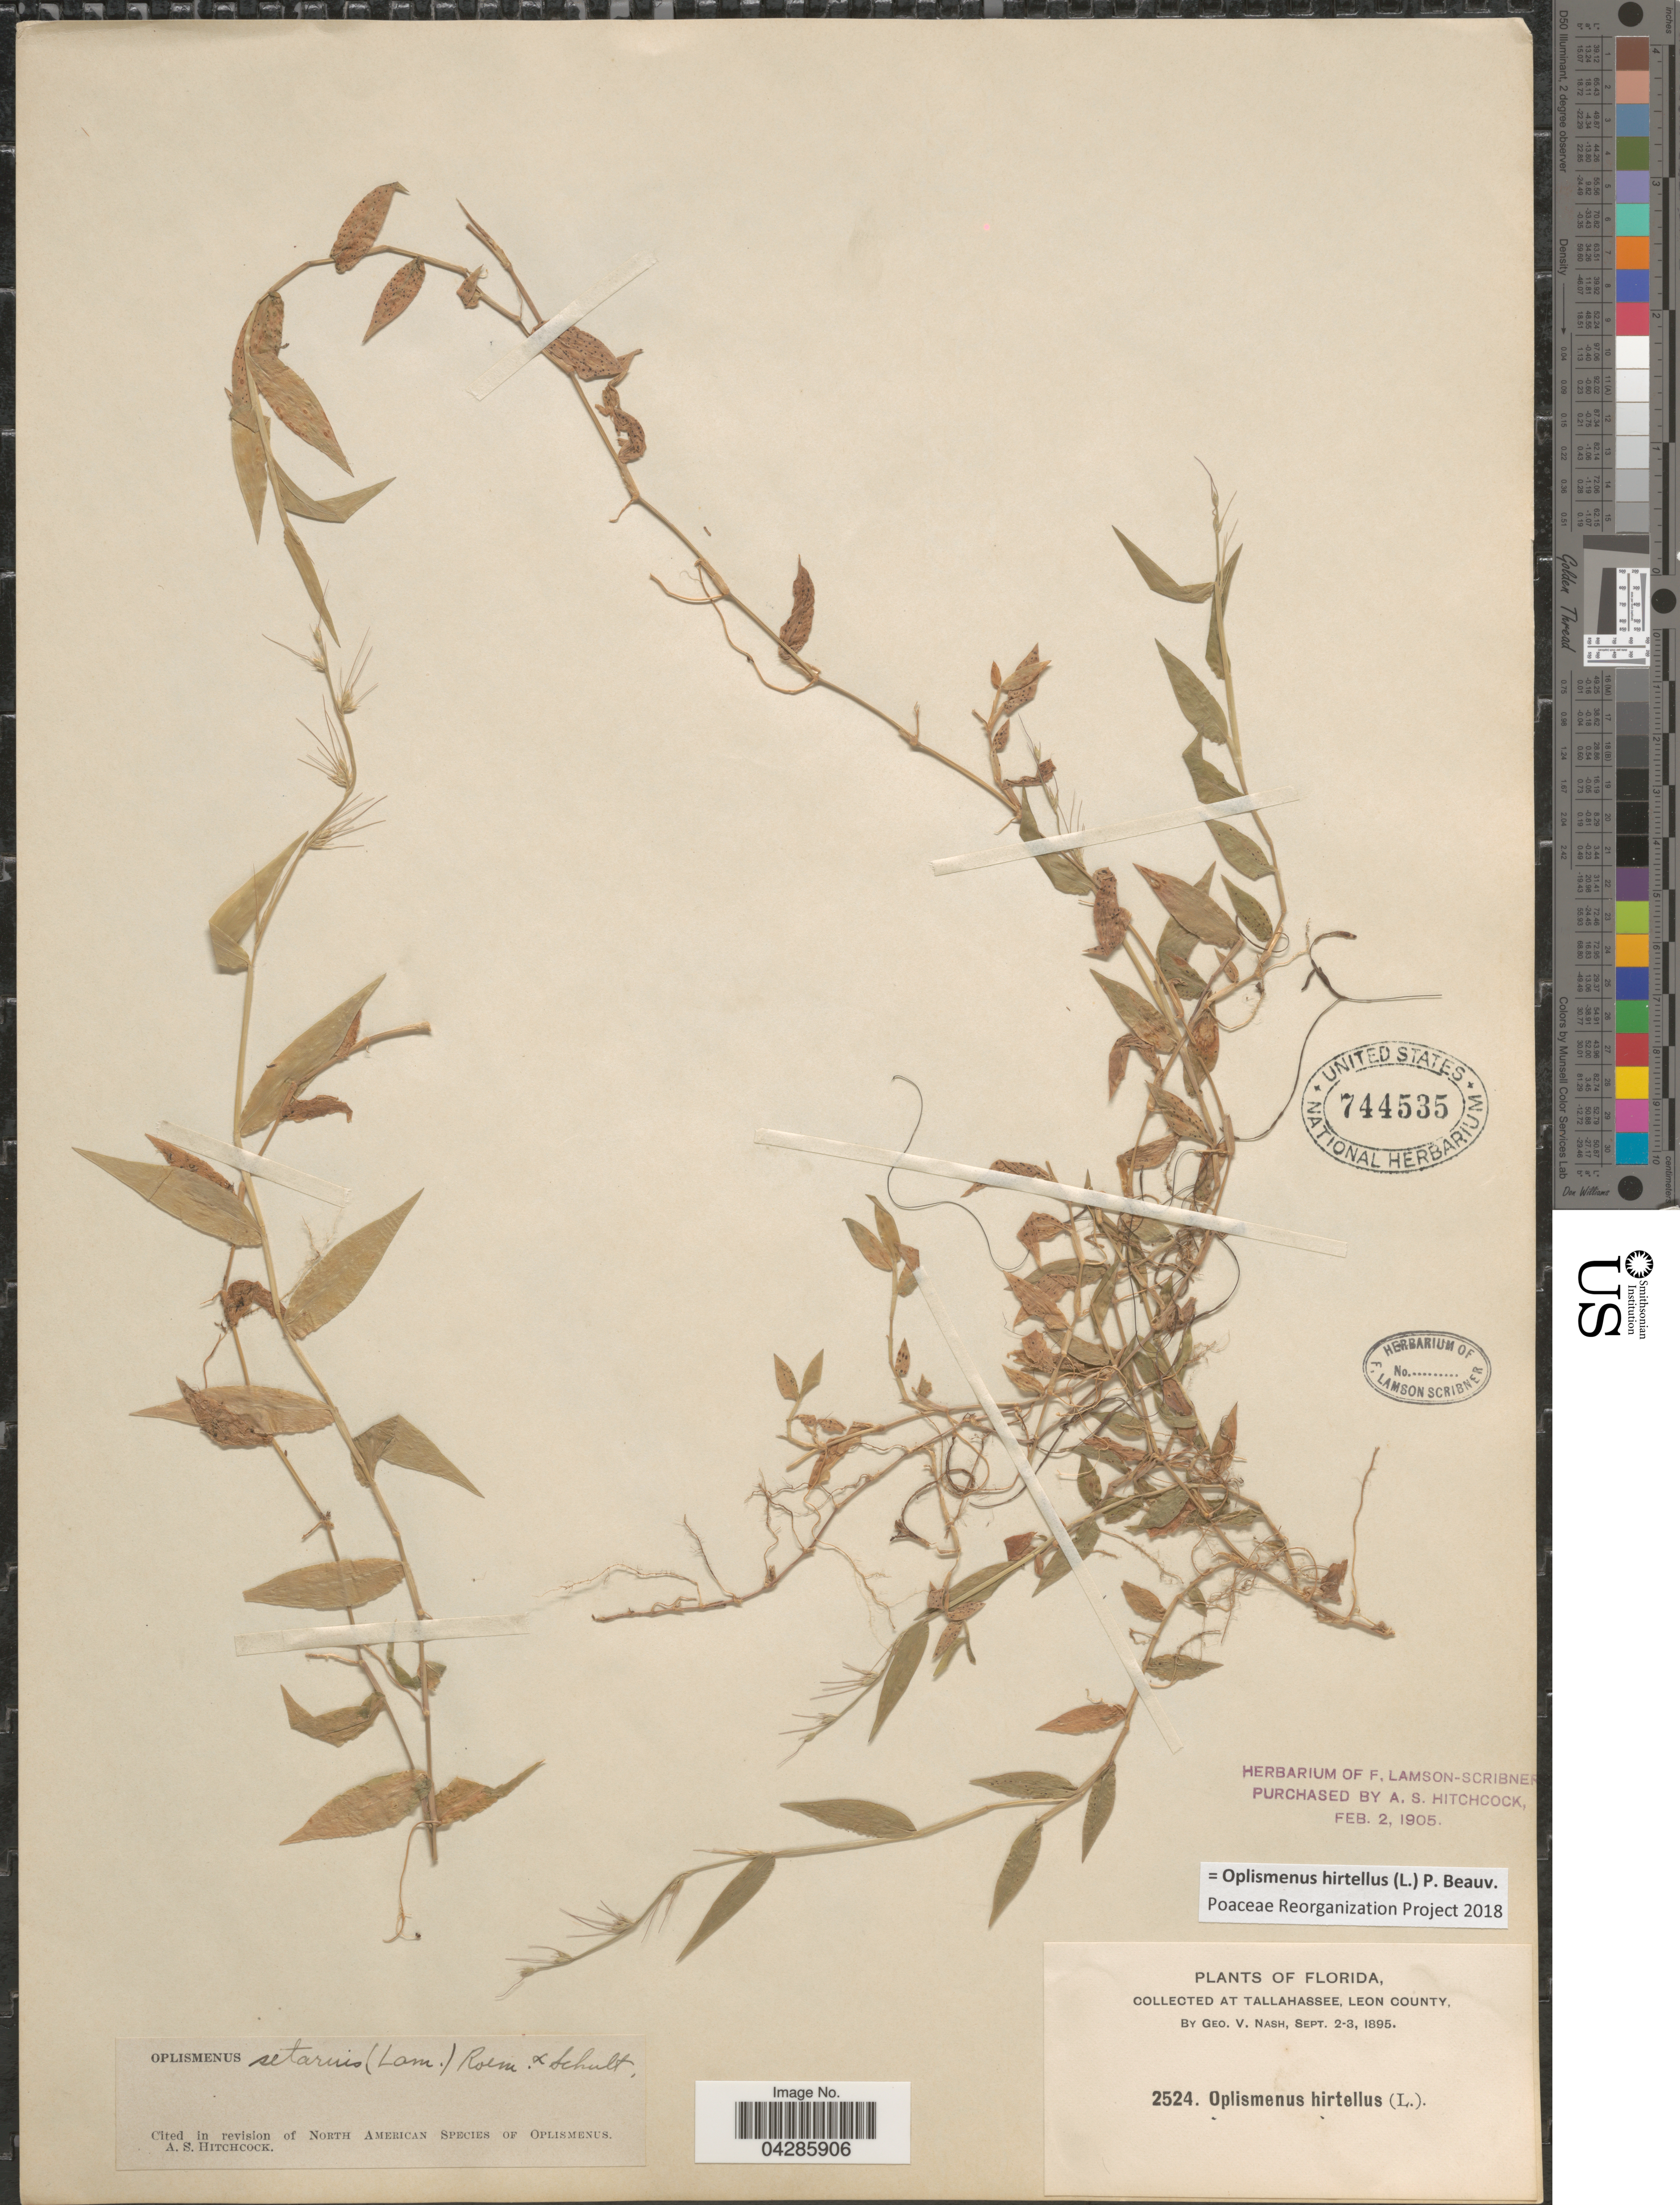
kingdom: Plantae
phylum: Tracheophyta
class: Liliopsida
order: Poales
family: Poaceae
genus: Oplismenus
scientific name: Oplismenus hirtellus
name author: (L.) P. Beauv.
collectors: G. V. Nash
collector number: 2524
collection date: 1895-09-02/1895-09-03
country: United States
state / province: Florida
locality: At Tallahassee, Leon County.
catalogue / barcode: US 744535